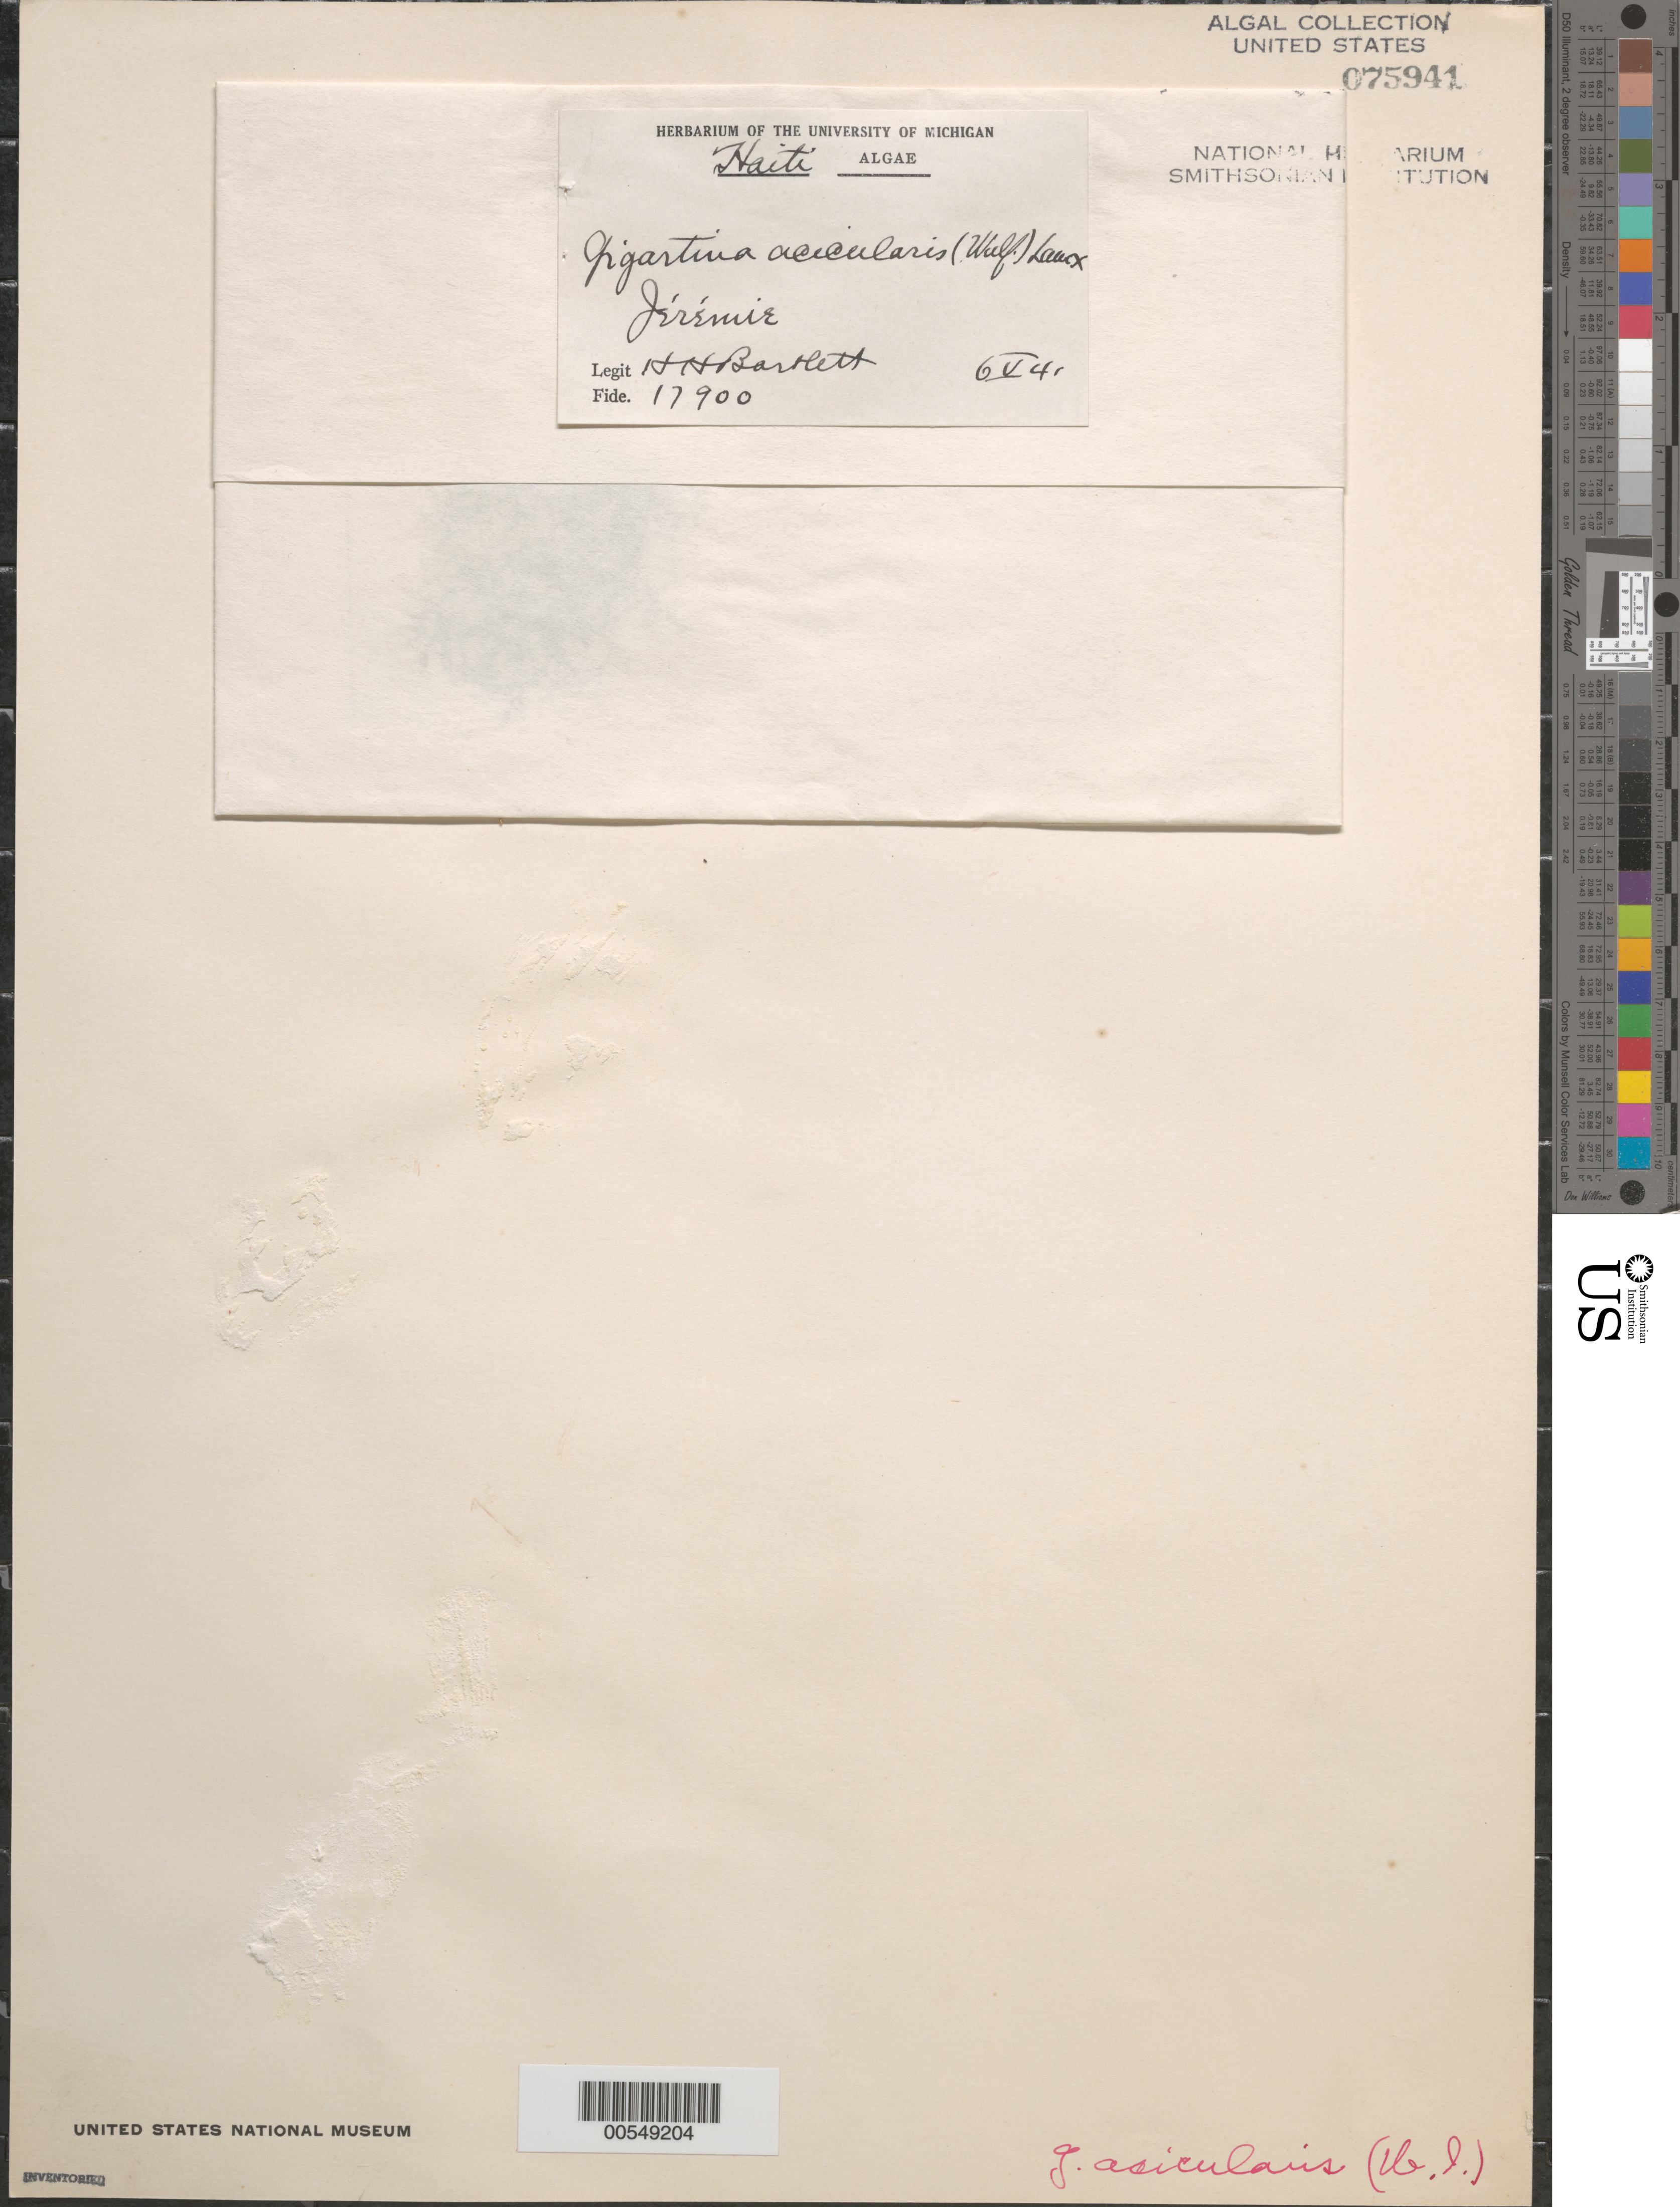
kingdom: Plantae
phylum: Rhodophyta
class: Florideophyceae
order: Gigartinales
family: Gigartinaceae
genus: Chondracanthus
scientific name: Chondracanthus acicularis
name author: (Roth) Fredericq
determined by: Algae name updating Project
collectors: H. H. Bartlett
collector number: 17900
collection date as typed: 06 May 1941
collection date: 1941-05-06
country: Haiti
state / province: Sud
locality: Jeremie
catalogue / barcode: US 75941